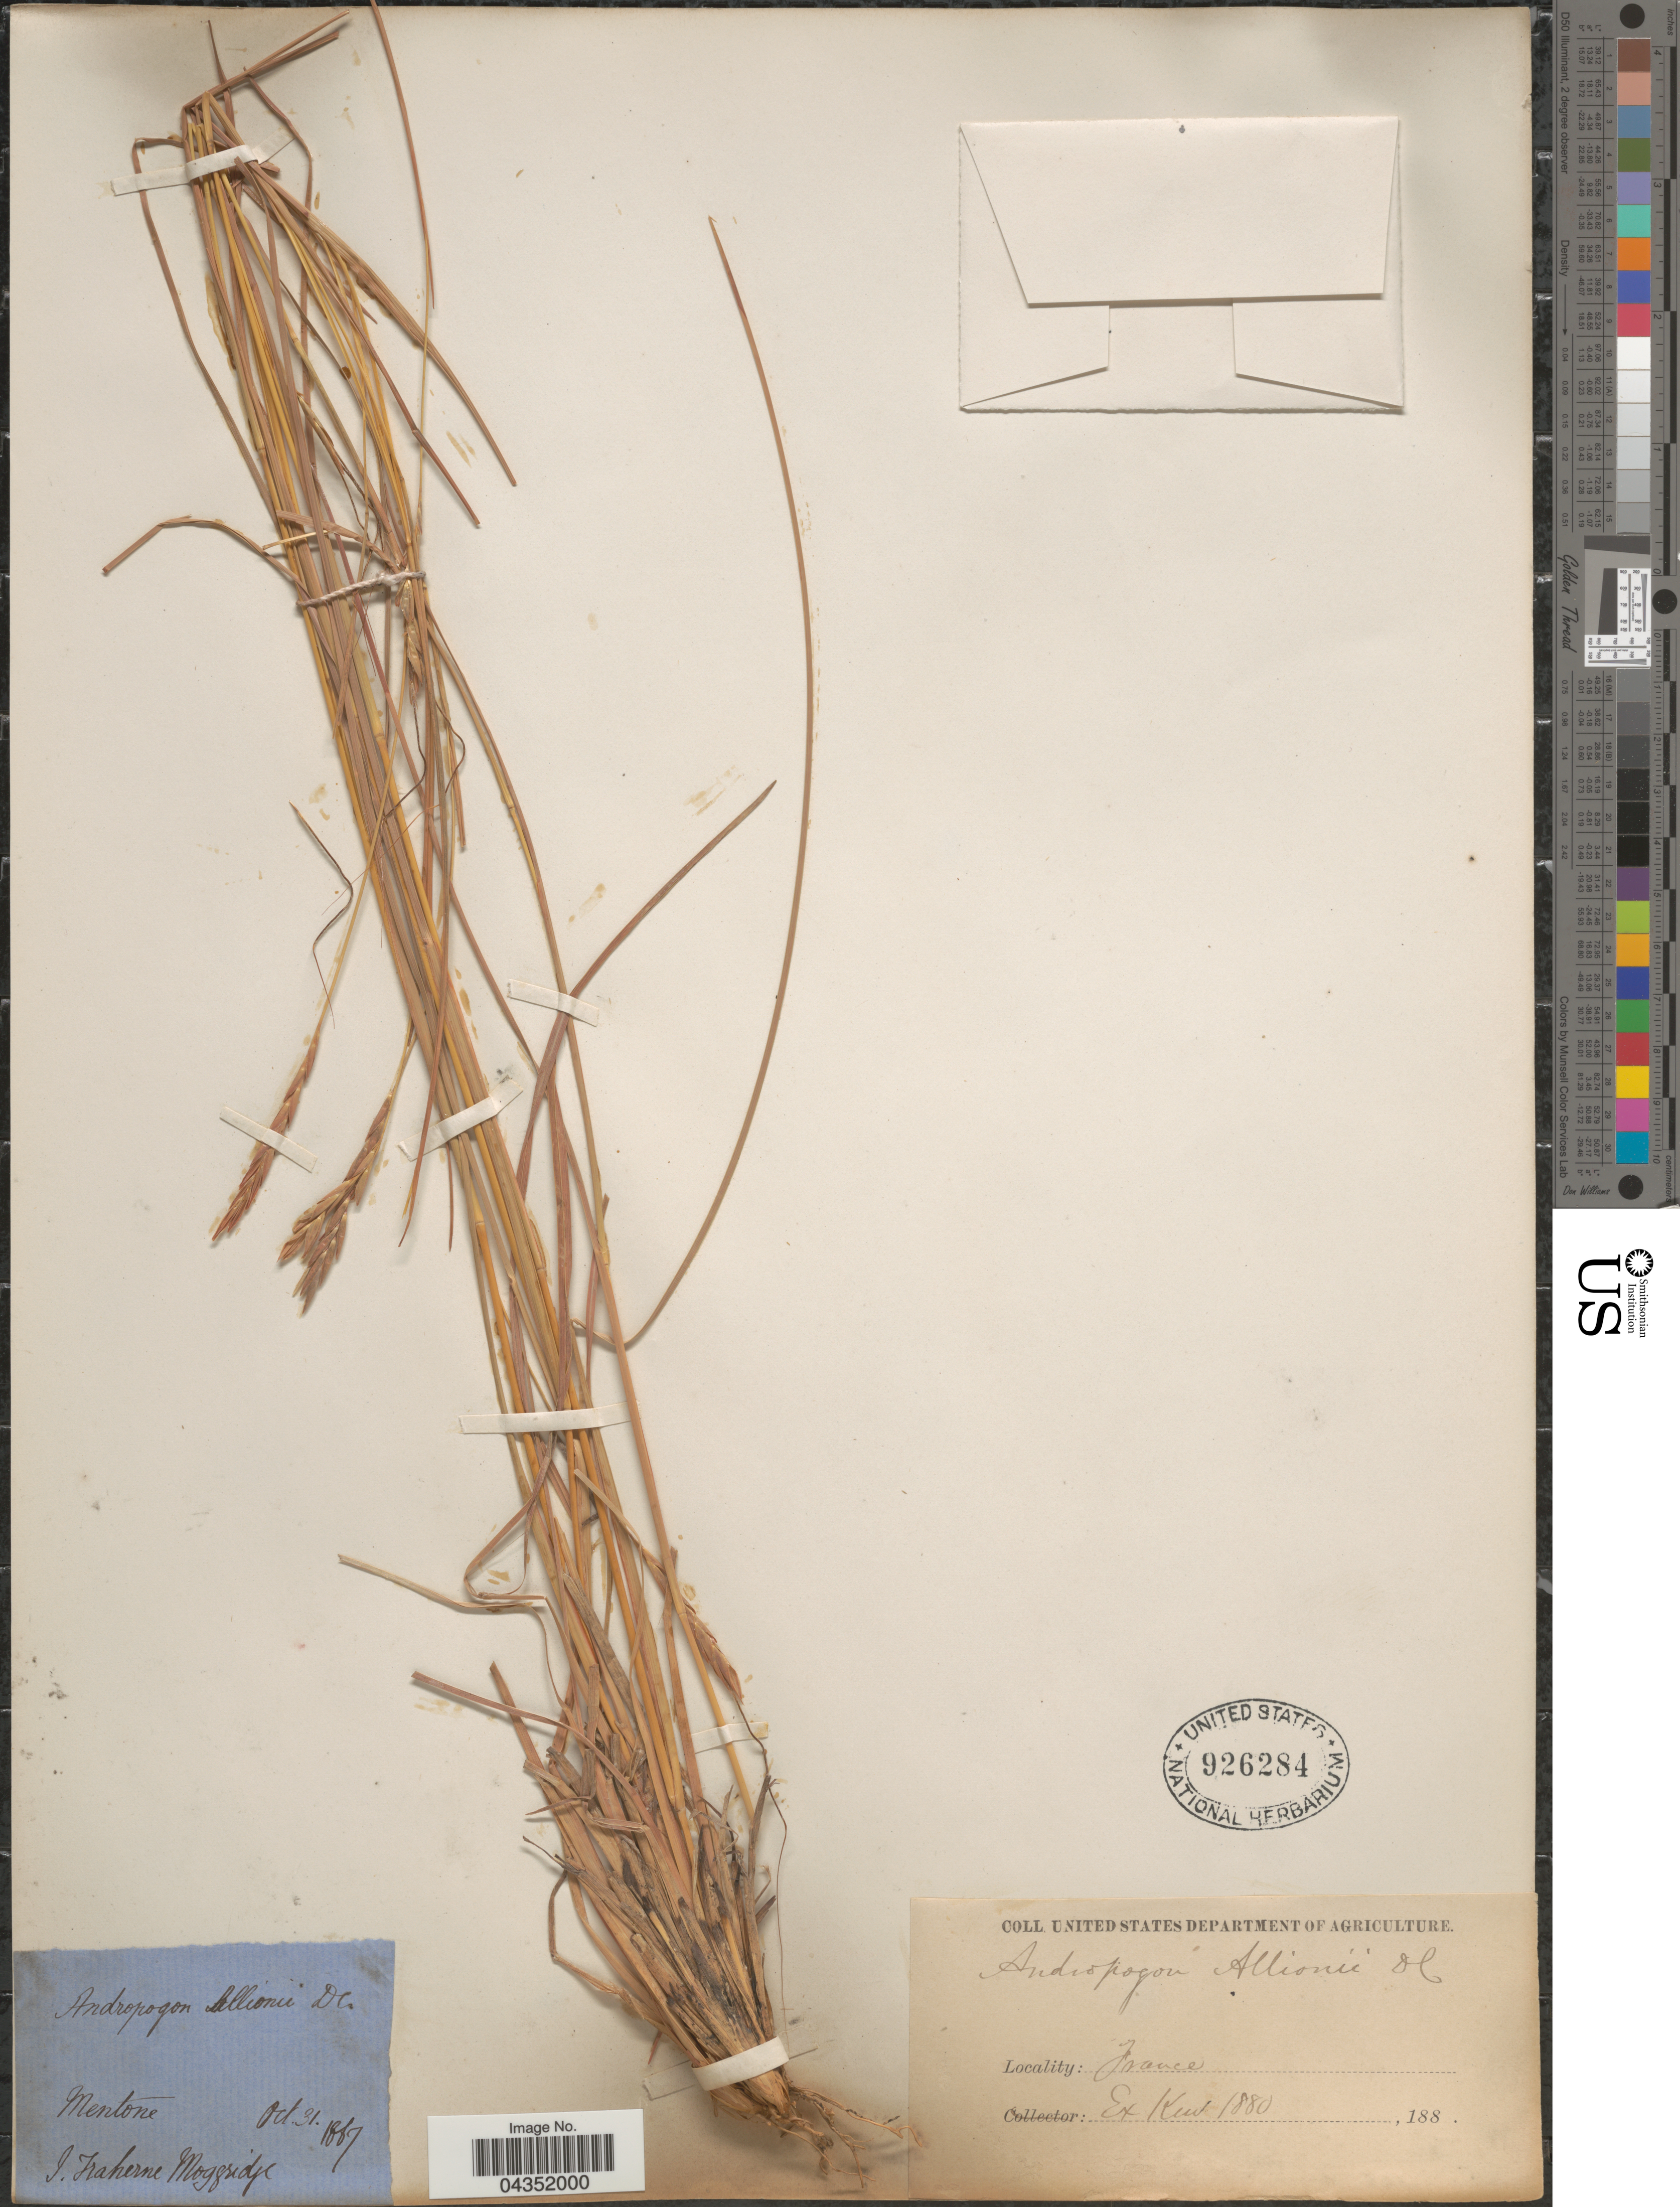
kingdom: Plantae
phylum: Tracheophyta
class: Liliopsida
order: Poales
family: Poaceae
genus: Heteropogon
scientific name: Heteropogon contortus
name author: (L.) P. Beauv. ex Roem. & Schult.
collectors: J. T. Moggridge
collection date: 1867-10-31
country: France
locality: Mentone.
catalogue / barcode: US 926284